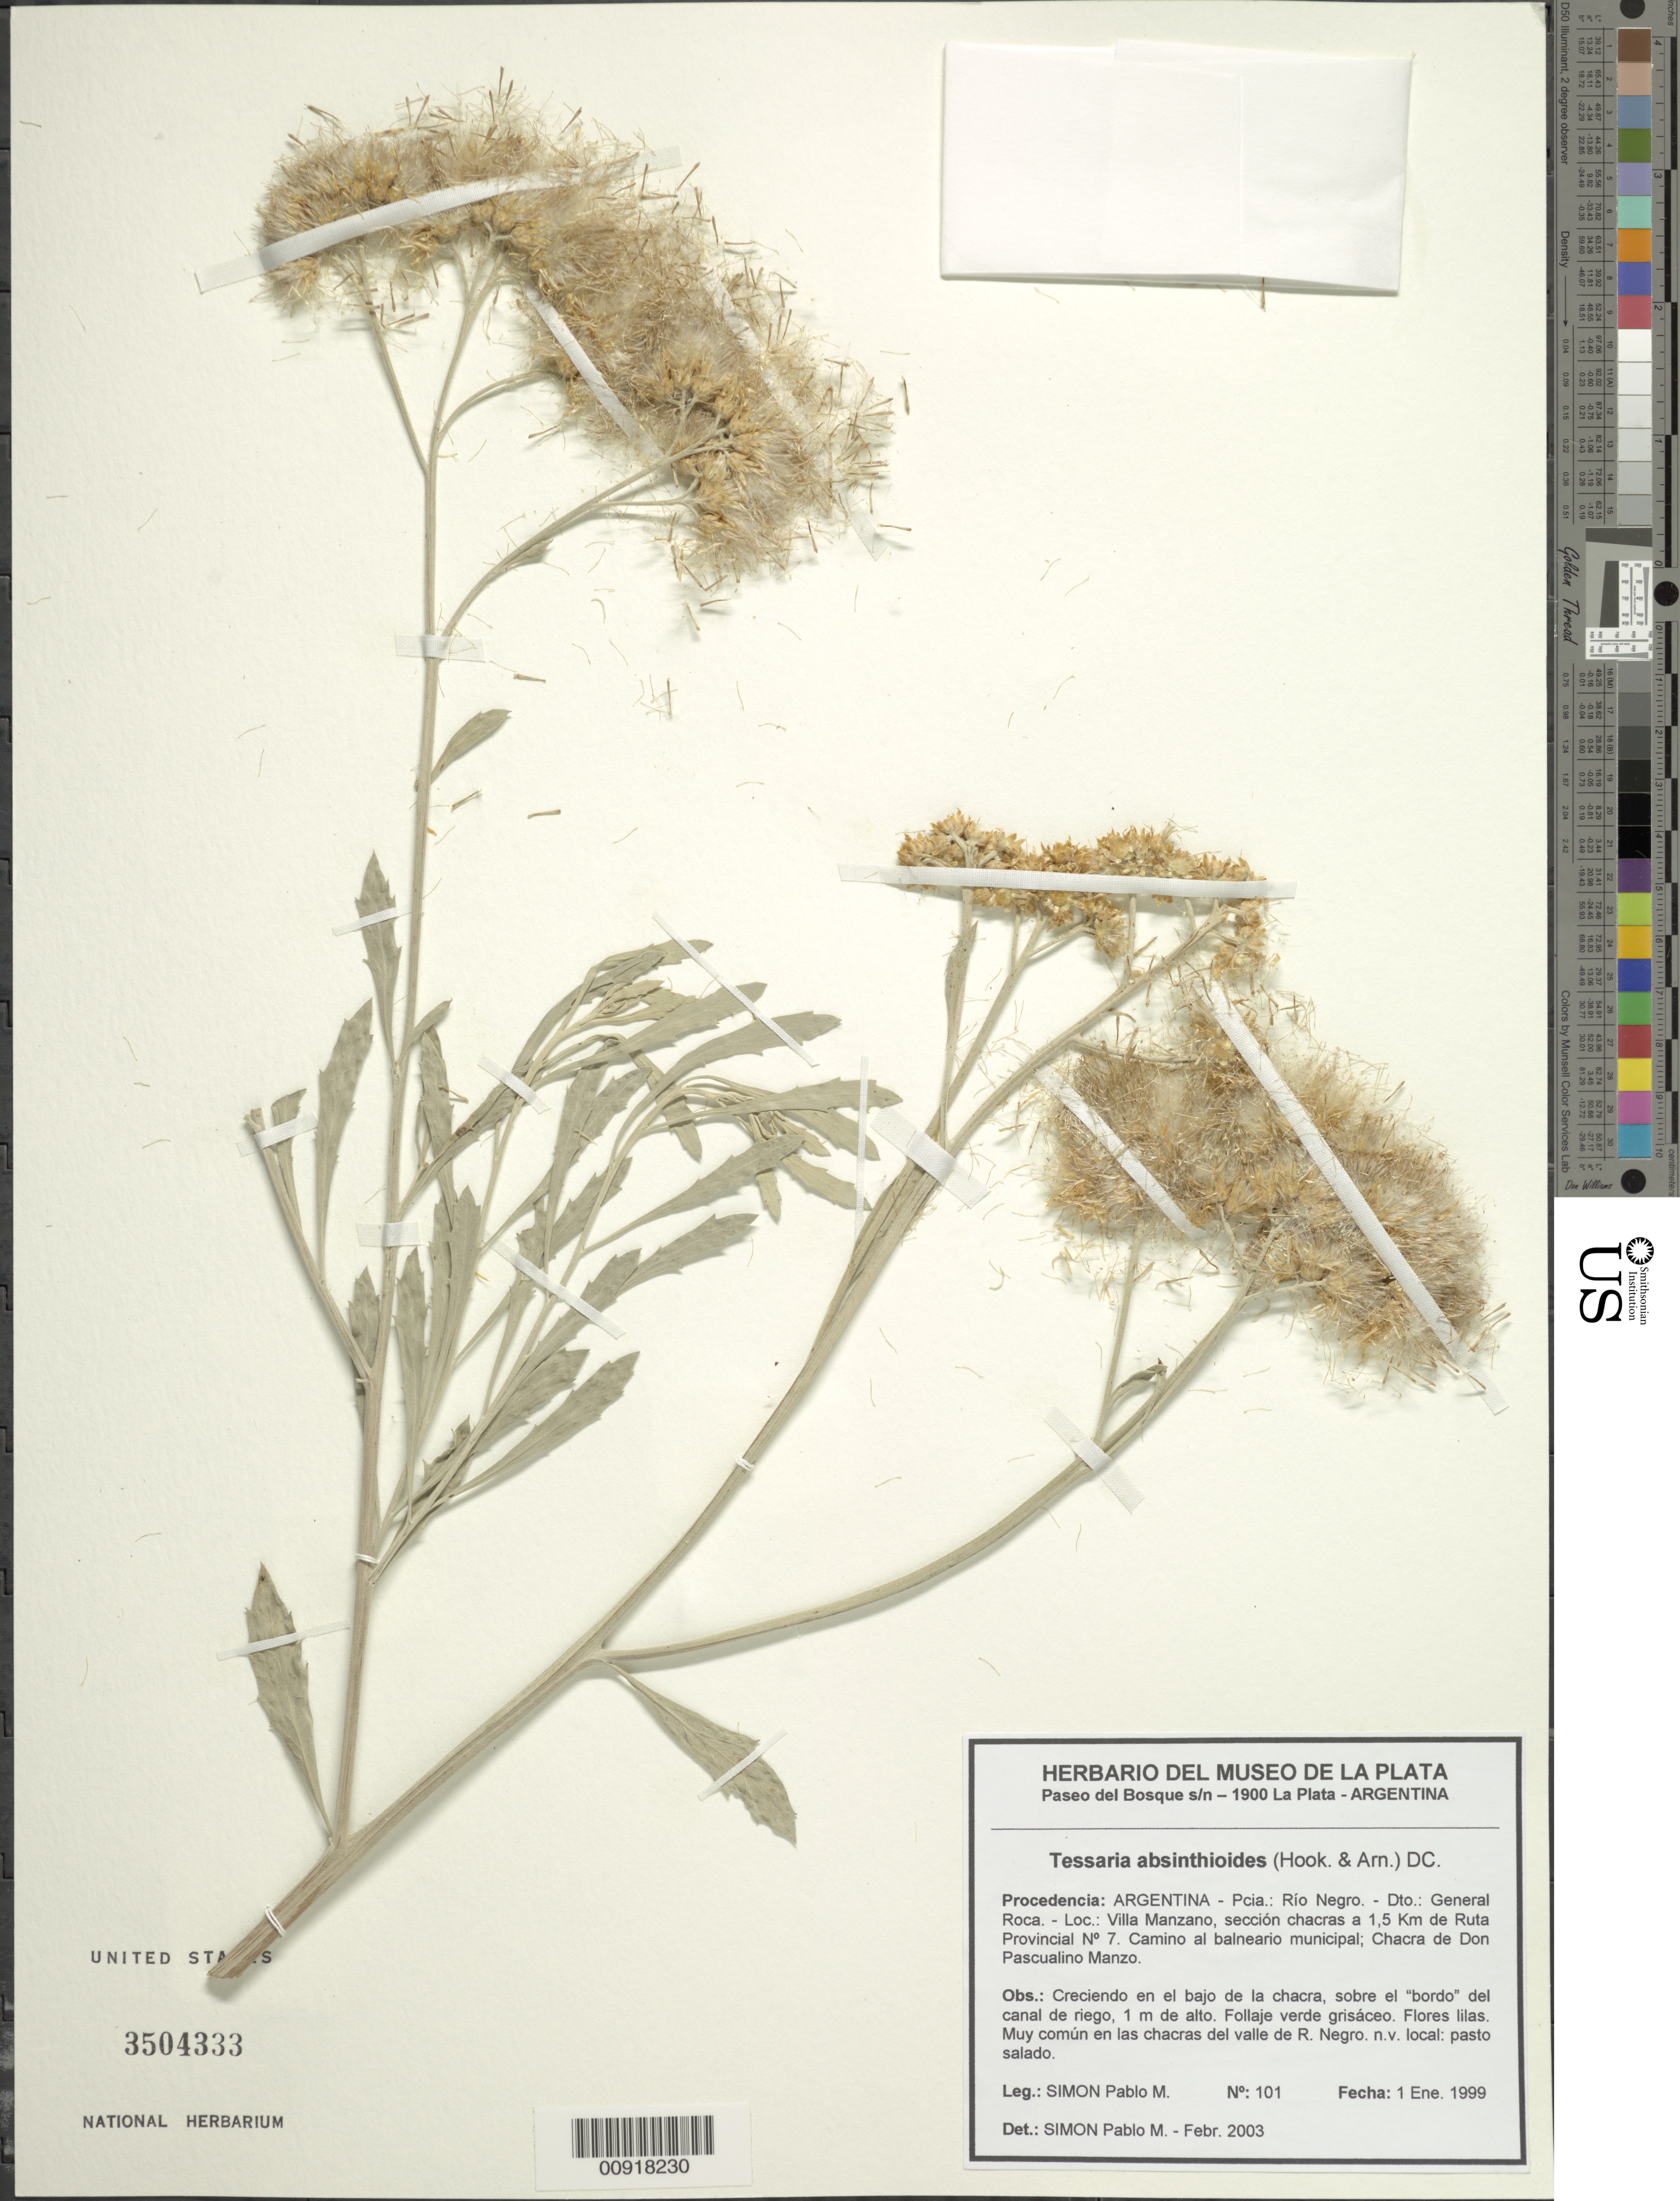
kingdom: Plantae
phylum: Tracheophyta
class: Magnoliopsida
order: Asterales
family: Asteraceae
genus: Tessaria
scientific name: Tessaria absinthioides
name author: (Hook. & Arn.) DC.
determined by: Simón, P. M.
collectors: P. M. Simón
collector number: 101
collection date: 1999-01-01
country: Argentina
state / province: Río Negro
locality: Dto. General Roca, Villa Manzano, 1.5 km de Ruta Provincial No. 7, camino al balnerio municipal; Chacra de Don Pascualino Manzo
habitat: Creciendo dn el bajo de la chacra, sobre el "bordo" del canal de riego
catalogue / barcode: US 3504333